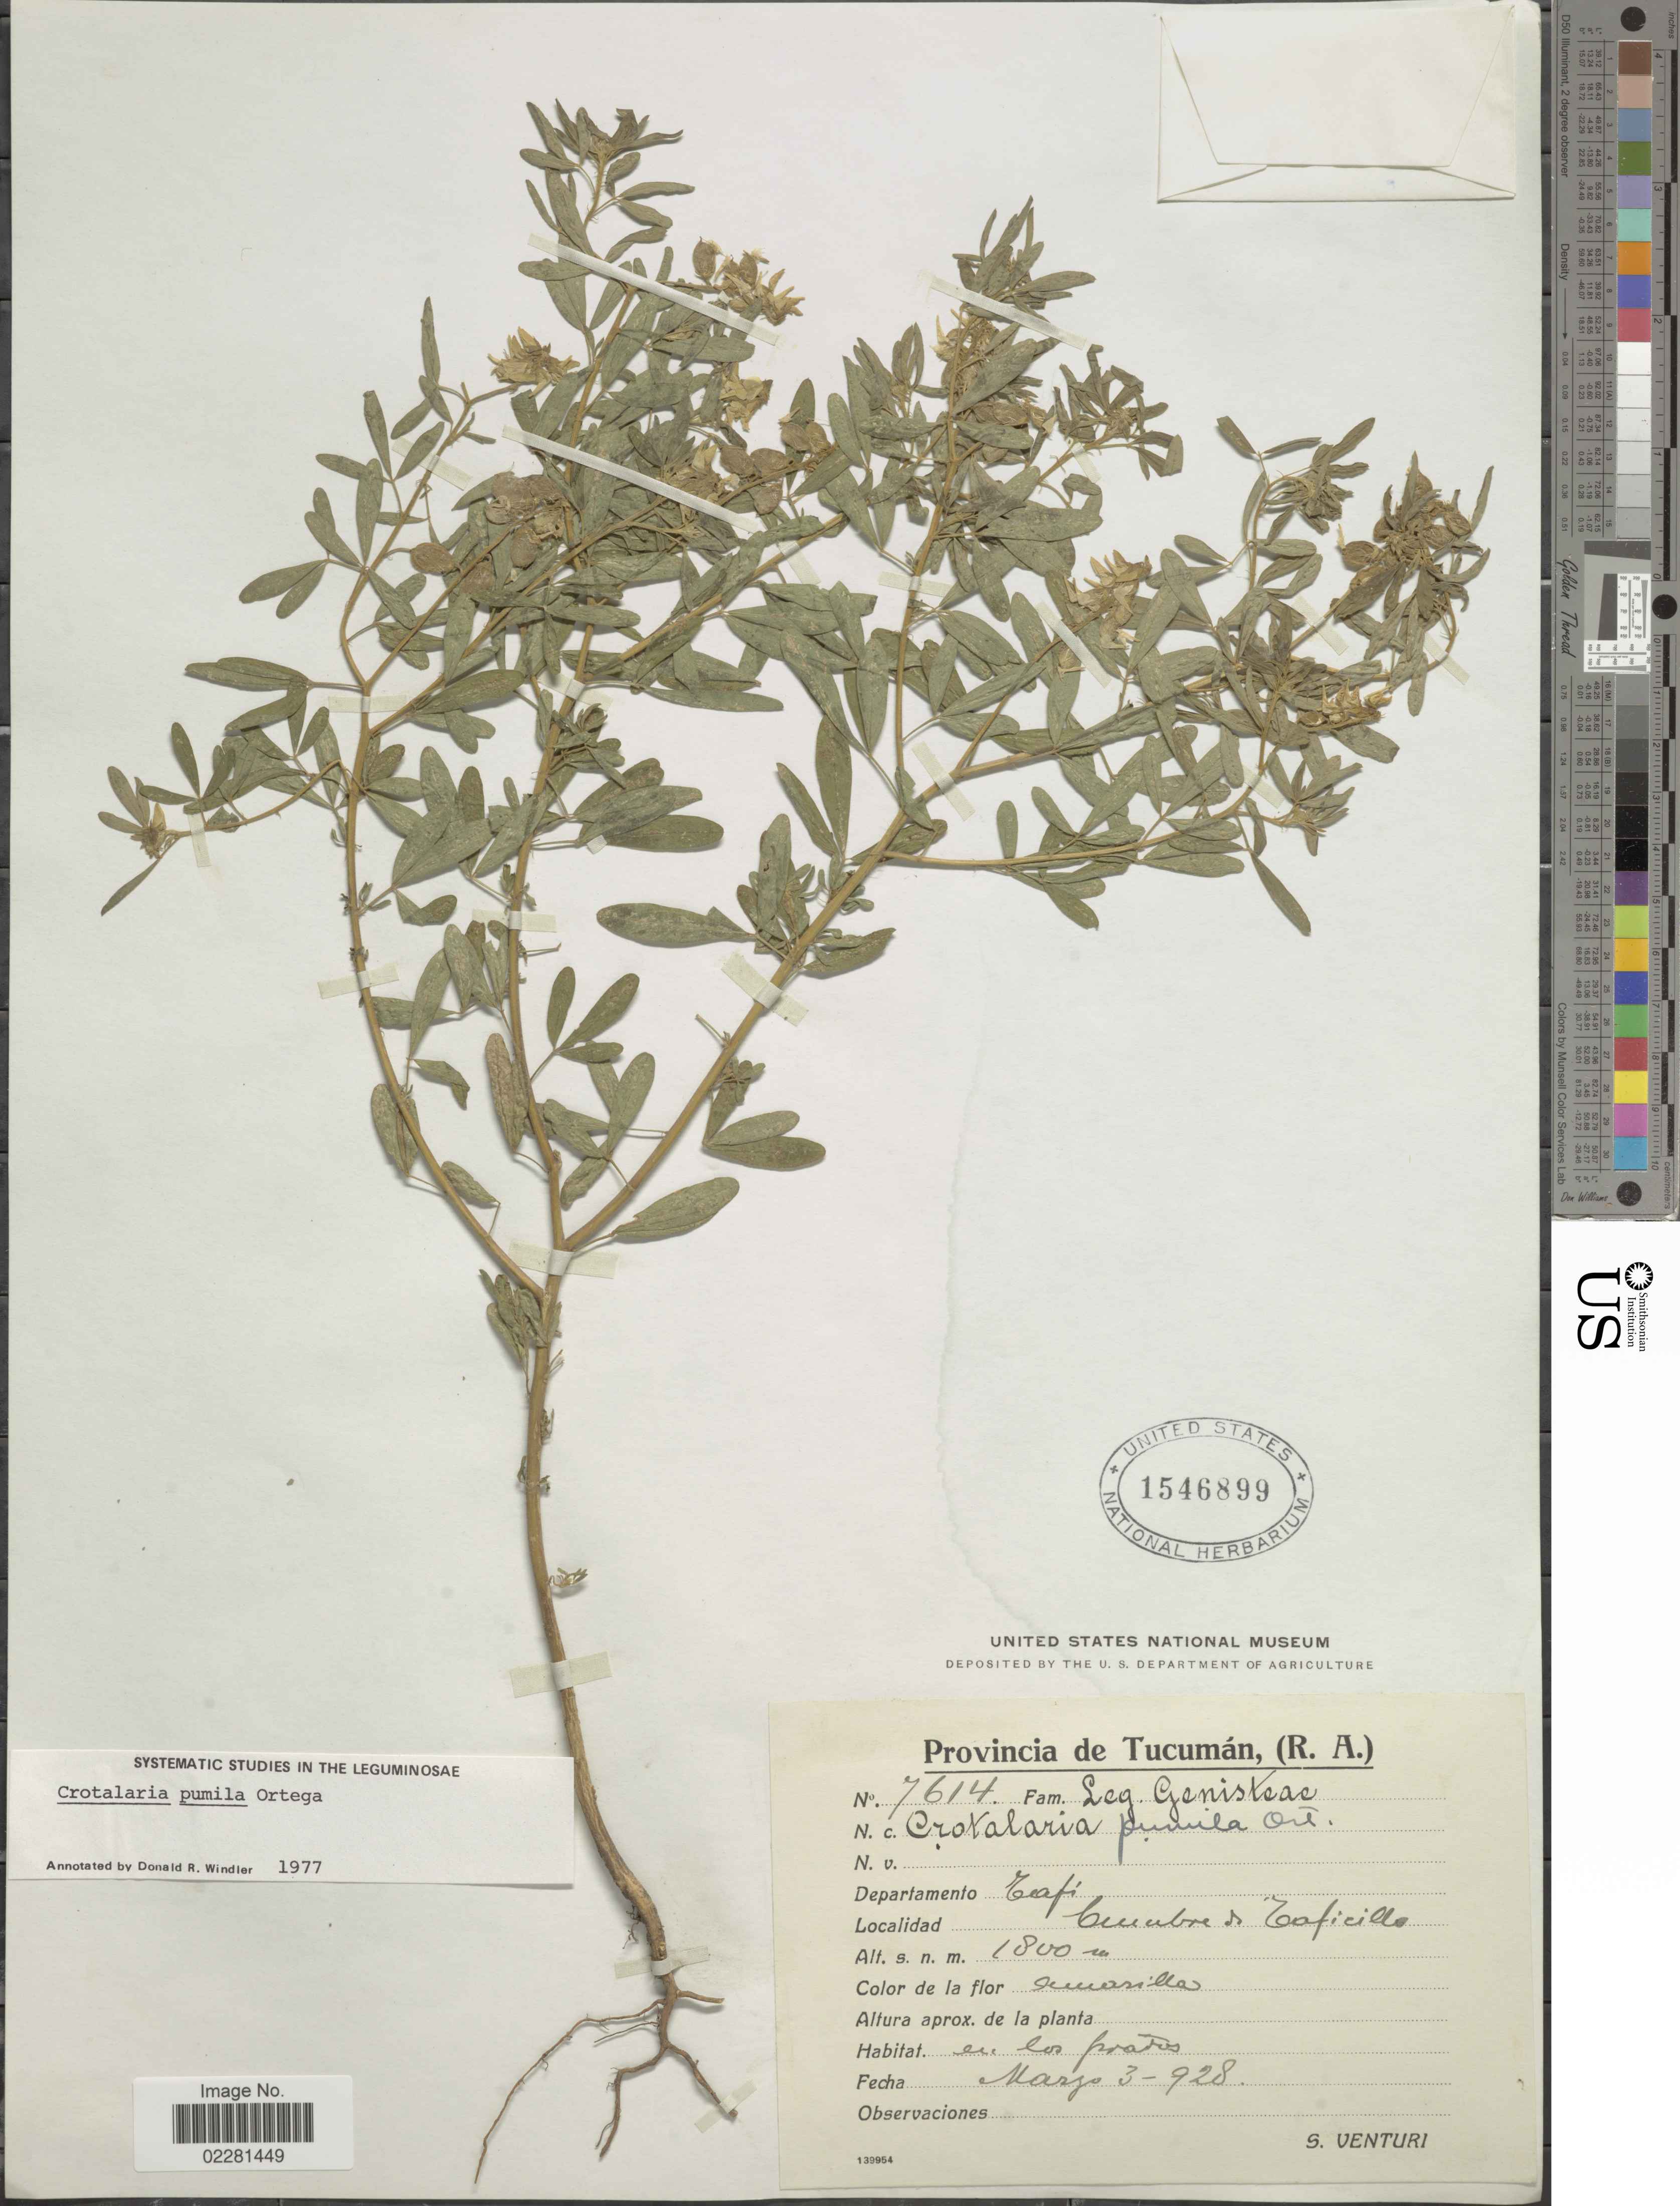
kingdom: Plantae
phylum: Tracheophyta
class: Magnoliopsida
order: Fabales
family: Fabaceae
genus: Crotalaria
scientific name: Crotalaria pumila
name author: Ortega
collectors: S. Venturi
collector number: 7614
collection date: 1928-03-03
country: Argentina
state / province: Tucuman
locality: Departamento Tafi, Cumbre de Taficillo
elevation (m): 1800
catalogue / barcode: US 1546899